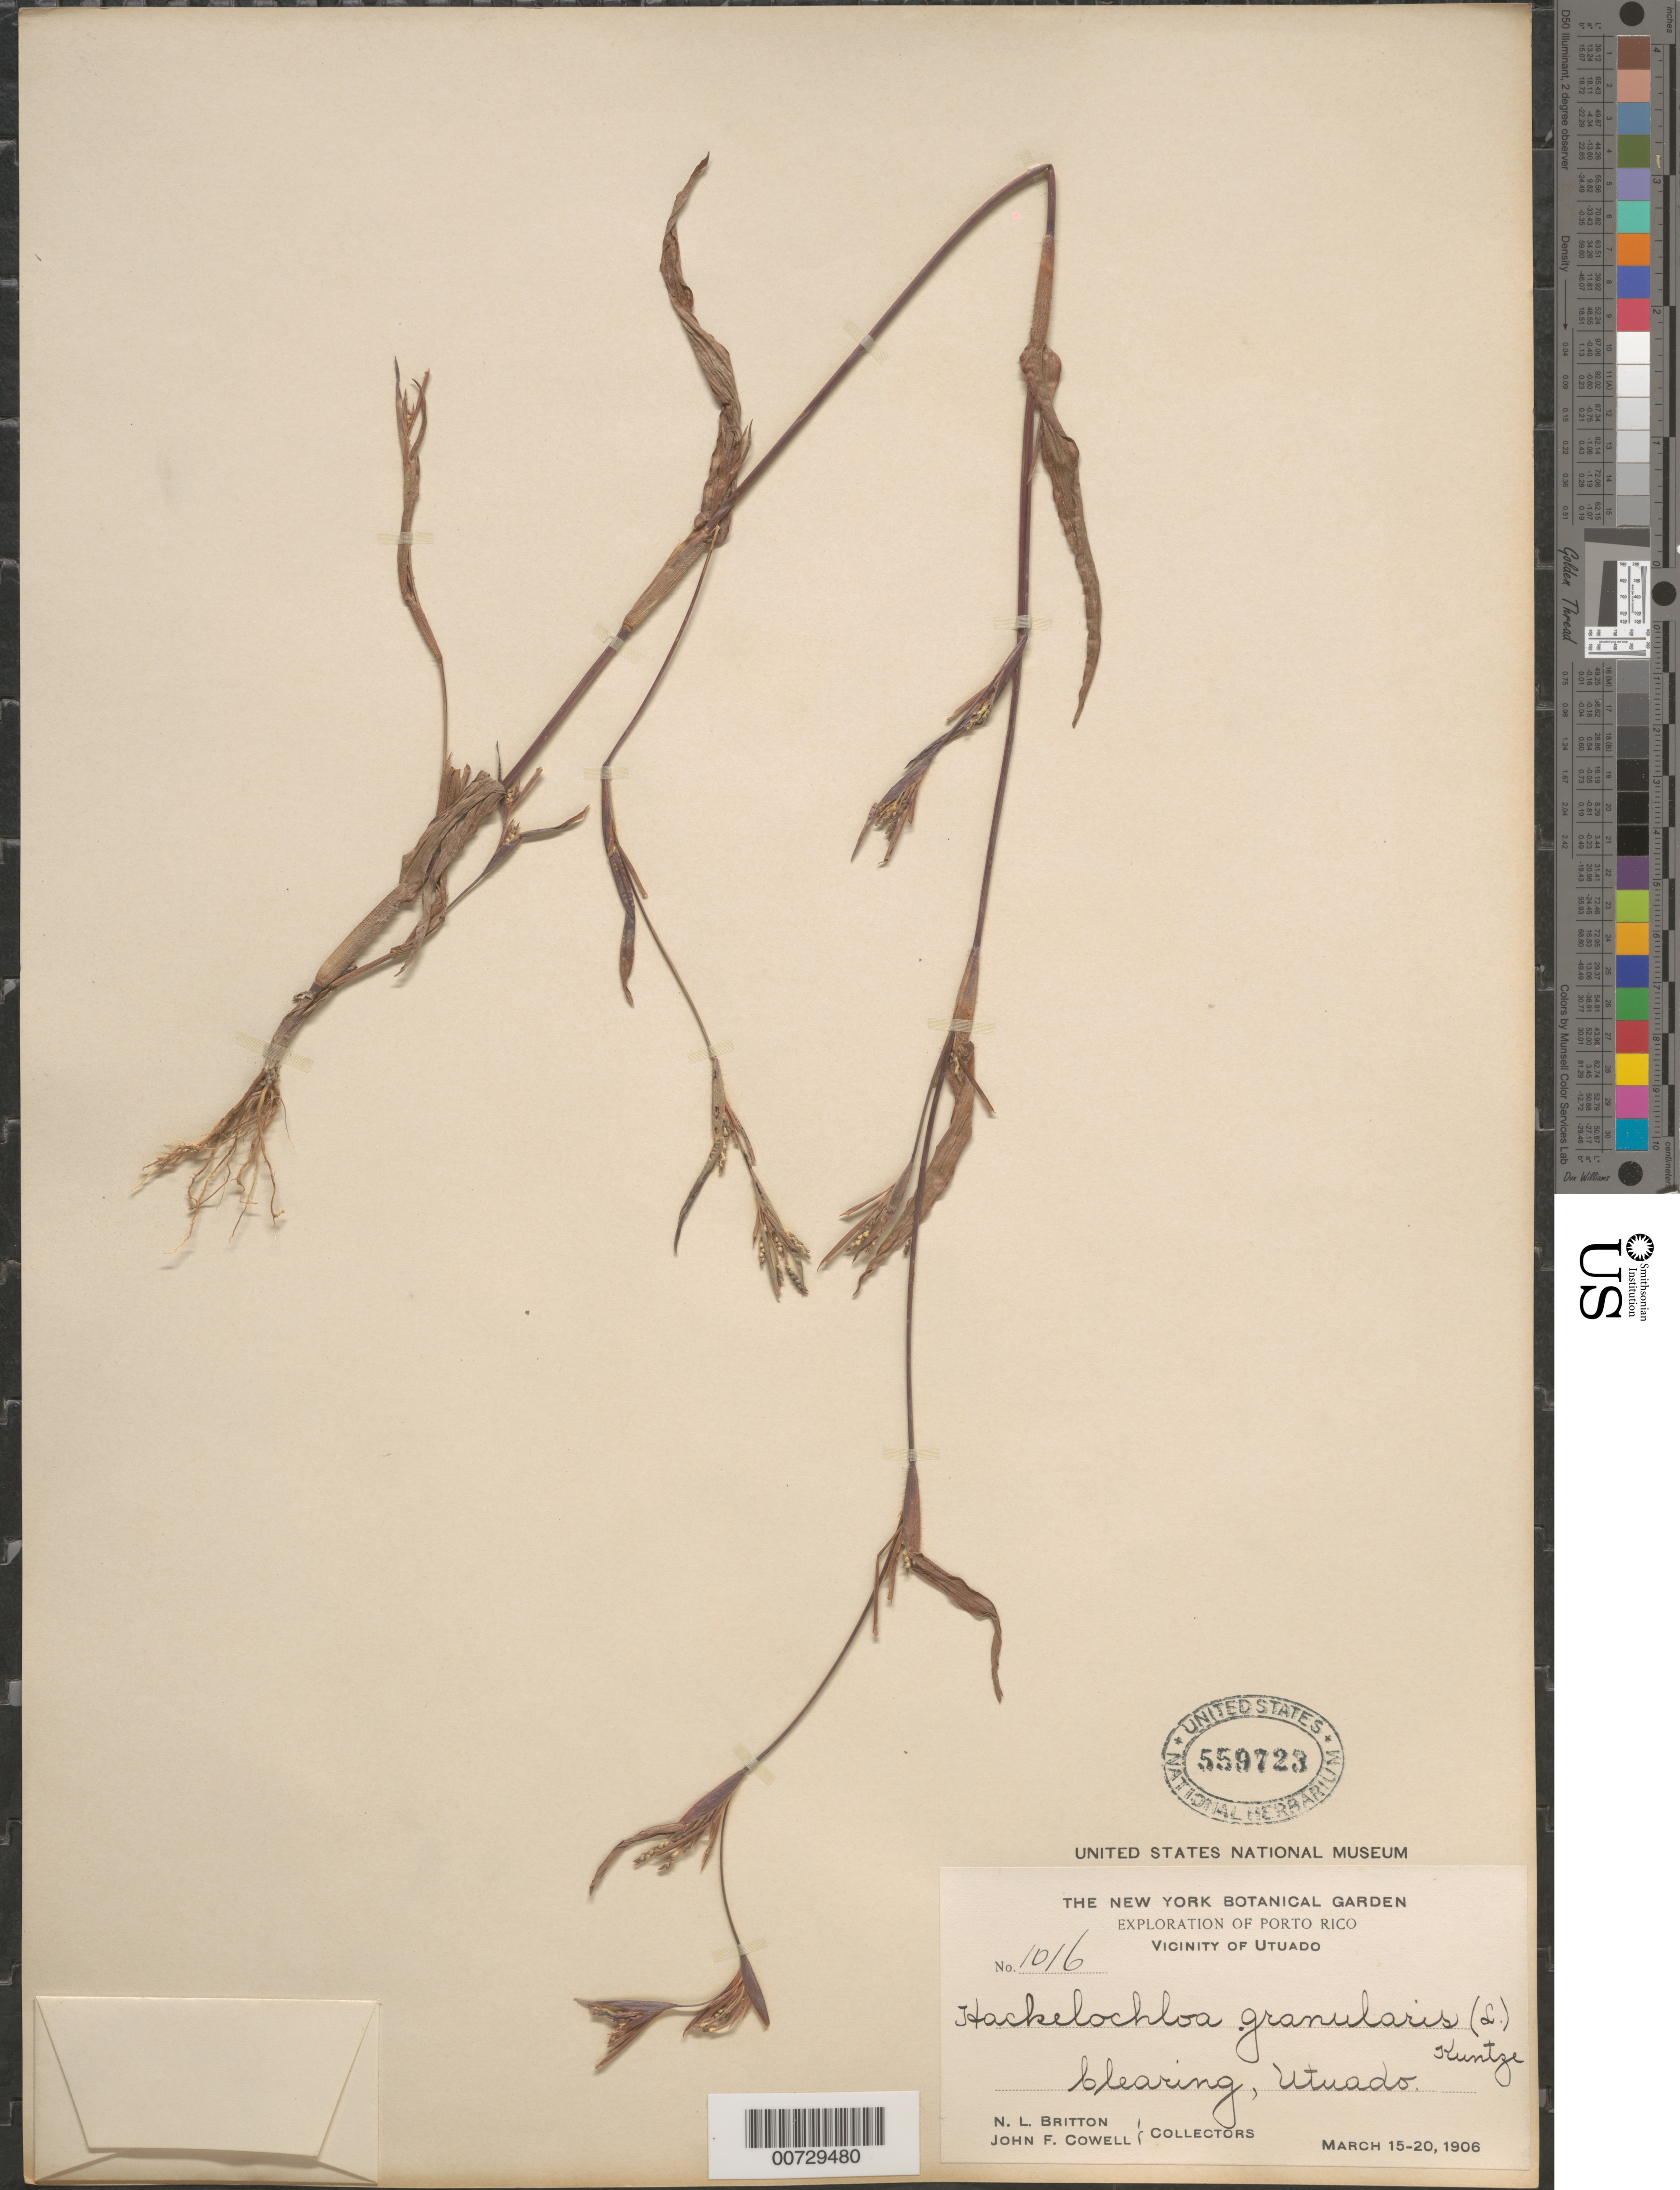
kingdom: Plantae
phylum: Tracheophyta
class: Liliopsida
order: Poales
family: Poaceae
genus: Mnesithea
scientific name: Mnesithea granularis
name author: (L.) de Koning & Sosef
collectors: N. Britton & J. F. Cowell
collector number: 1016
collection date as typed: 15 Mar 1906 to 20 Mar 1906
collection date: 1906-03-15/1906-03-20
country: Puerto Rico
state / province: Utuado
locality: Utuado, vic of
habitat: Clearing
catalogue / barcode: US 559723